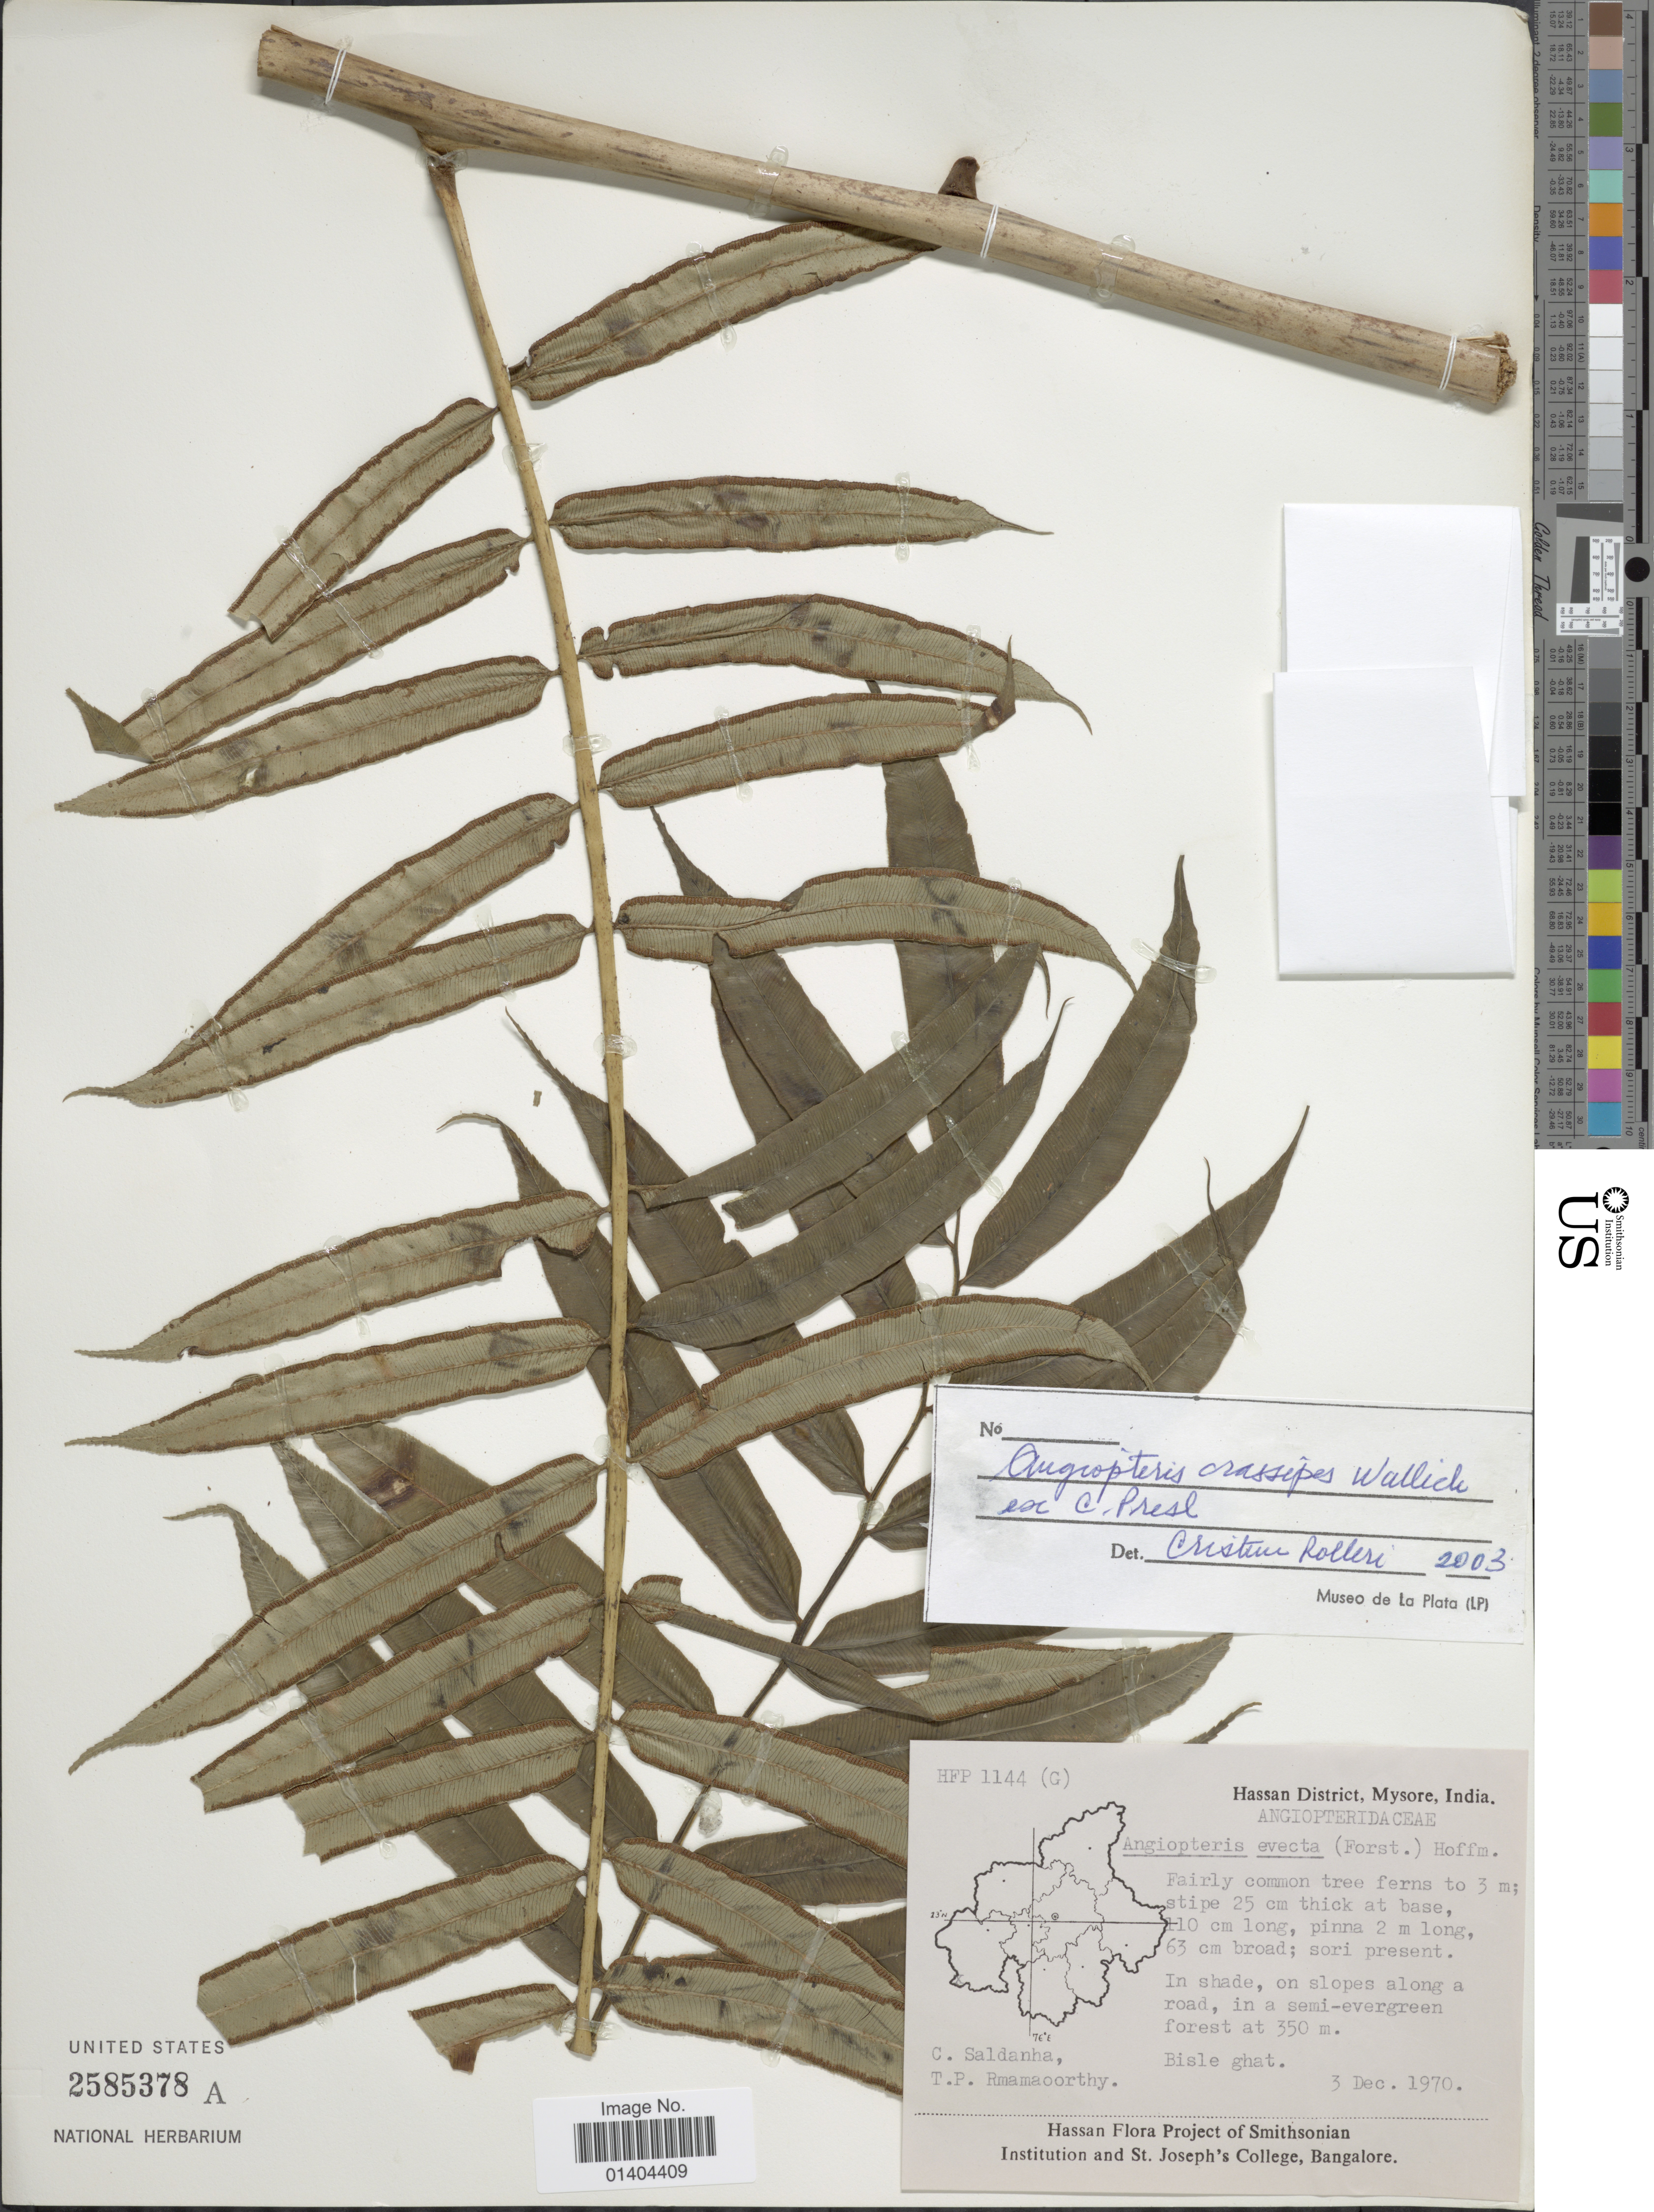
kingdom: Plantae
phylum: Tracheophyta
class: Polypodiopsida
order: Marattiales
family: Marattiaceae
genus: Angiopteris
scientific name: Angiopteris crassipes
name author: Wall. ex C. Presl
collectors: C. Saldanha & T. P. Ramamoorthy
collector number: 1144G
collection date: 1970-12-03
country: India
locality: Hassan District, Mysore, Bisle Ghat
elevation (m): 350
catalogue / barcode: US 2585378A